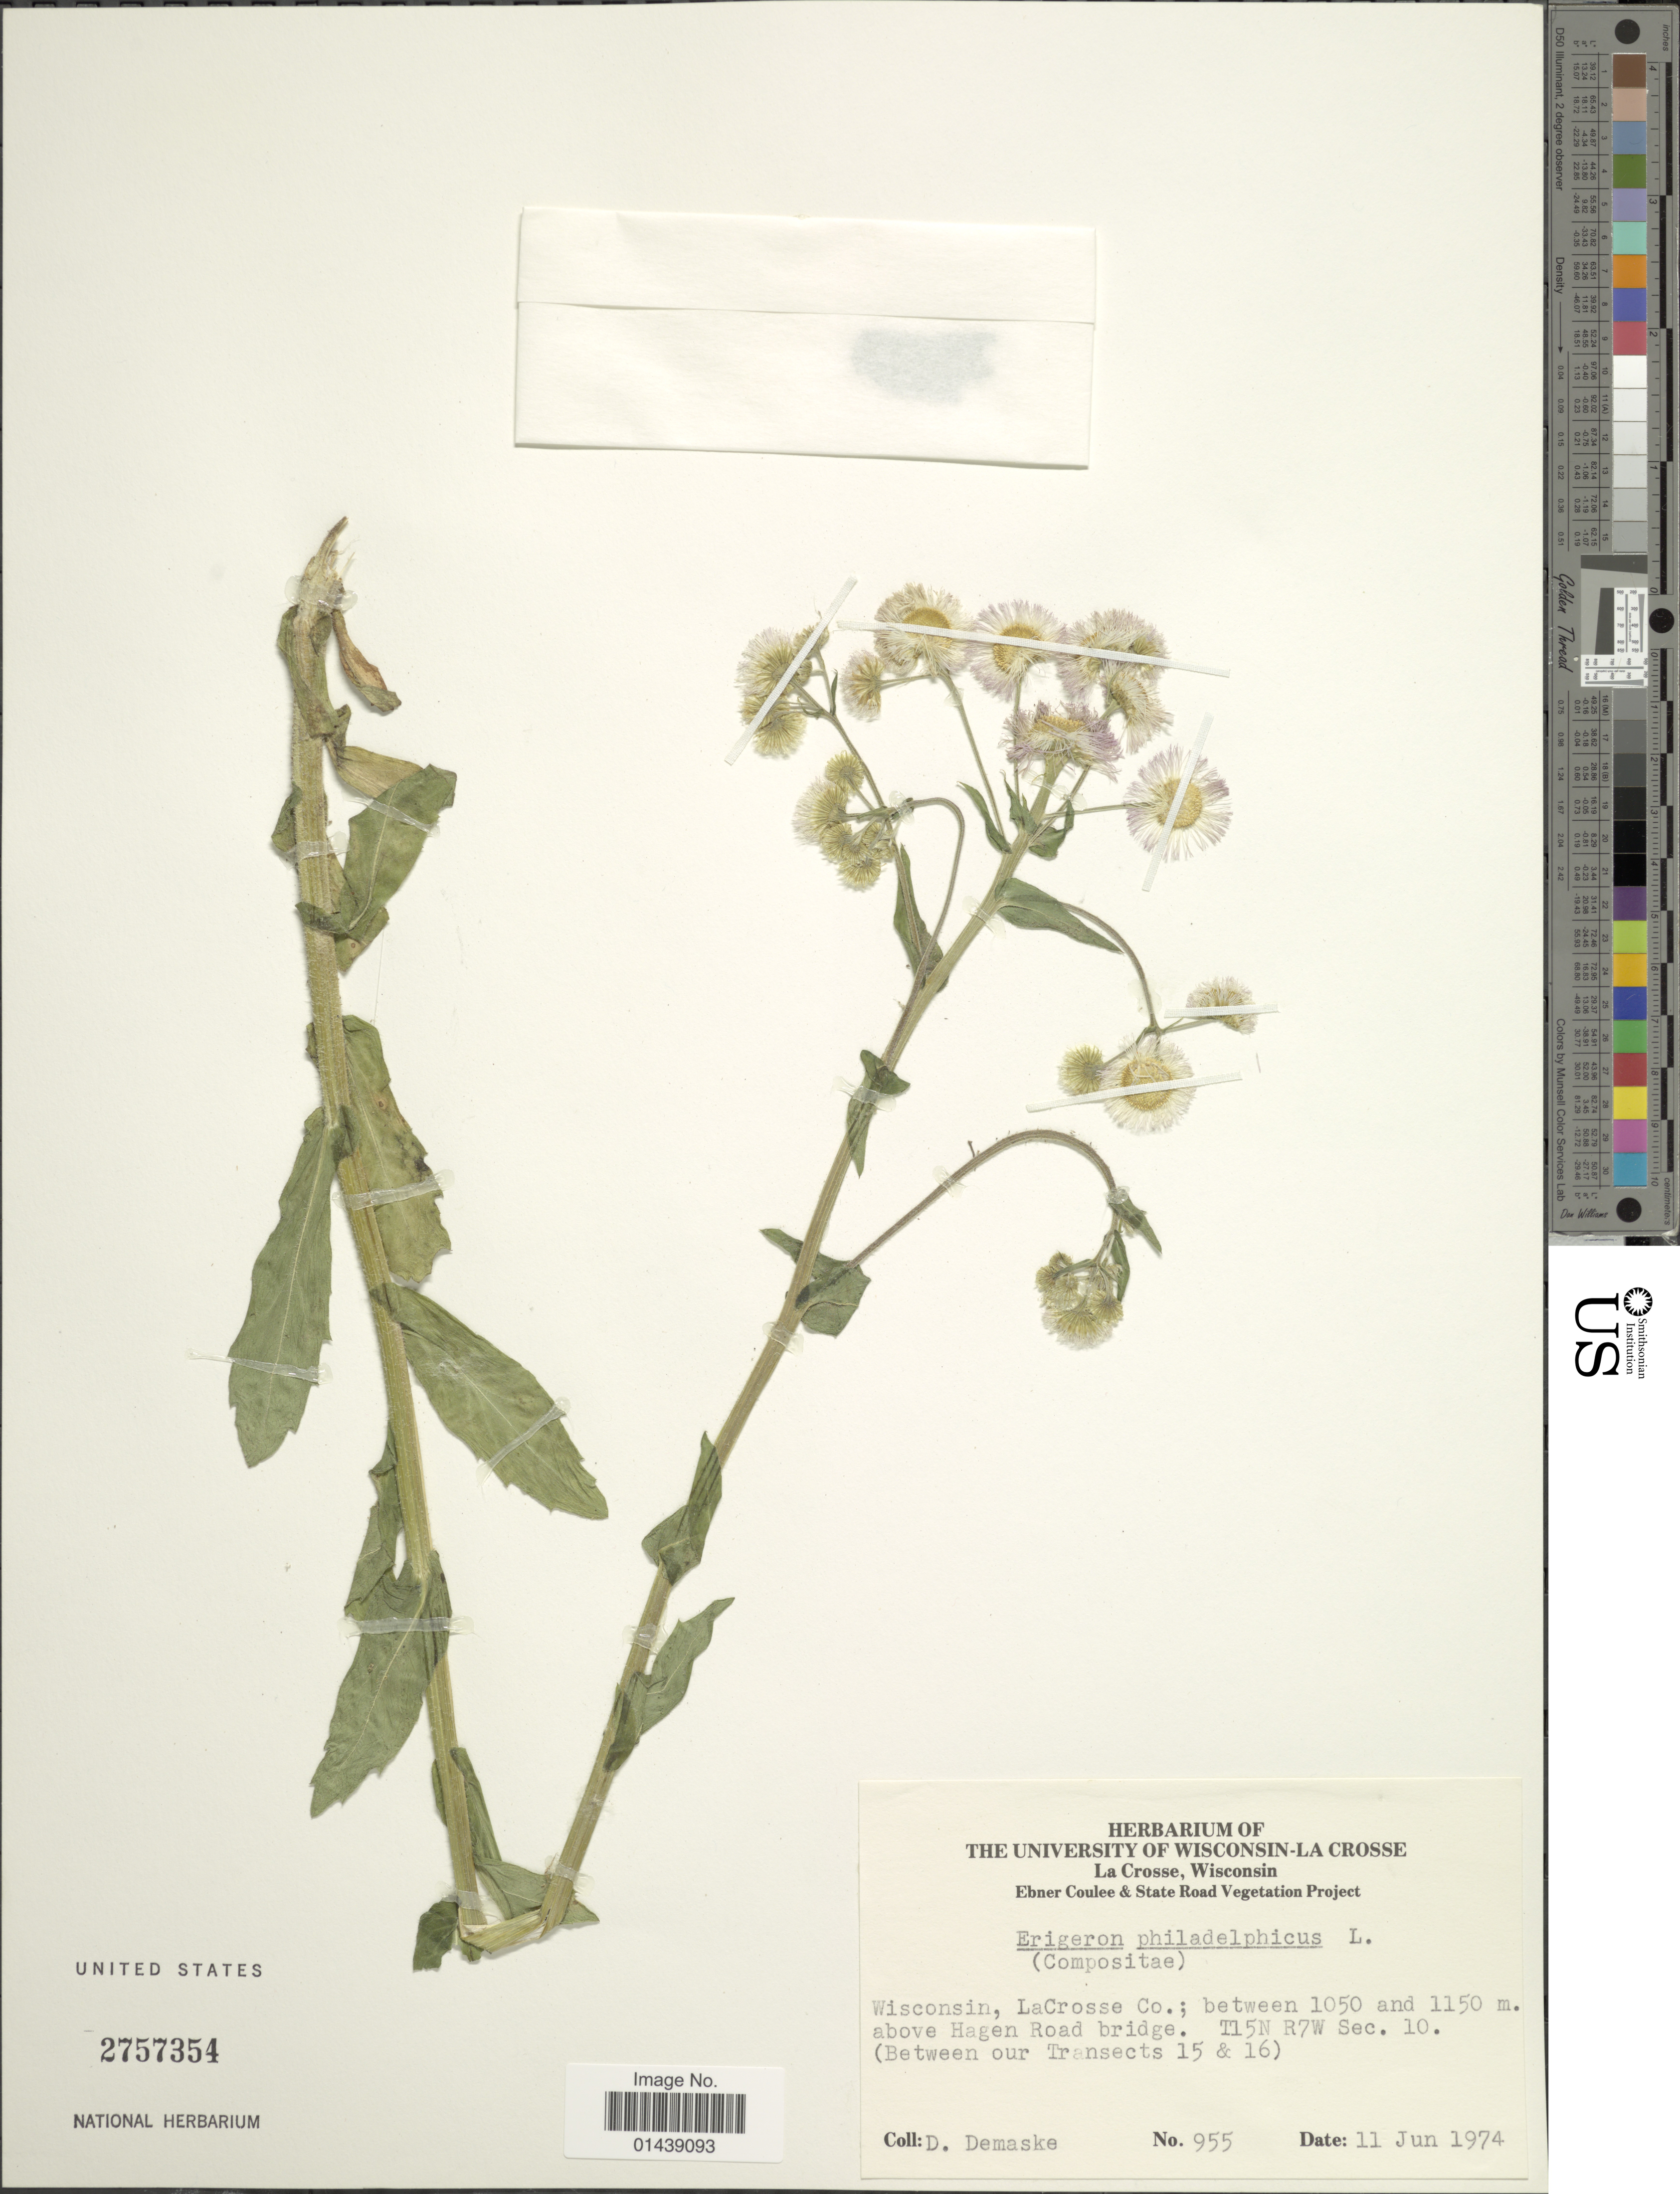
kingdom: Plantae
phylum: Tracheophyta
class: Magnoliopsida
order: Asterales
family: Asteraceae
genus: Erigeron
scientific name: Erigeron philadelphicus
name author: L.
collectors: D. Demaske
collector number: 955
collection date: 1974-06-11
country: United States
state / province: Wisconsin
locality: LaCrosse Co.; between 1050 and 1150 m. above Hagen Road bridge. T15N R7W Sec. 10. (Between our Transects 15 & 16)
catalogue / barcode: US 2757354